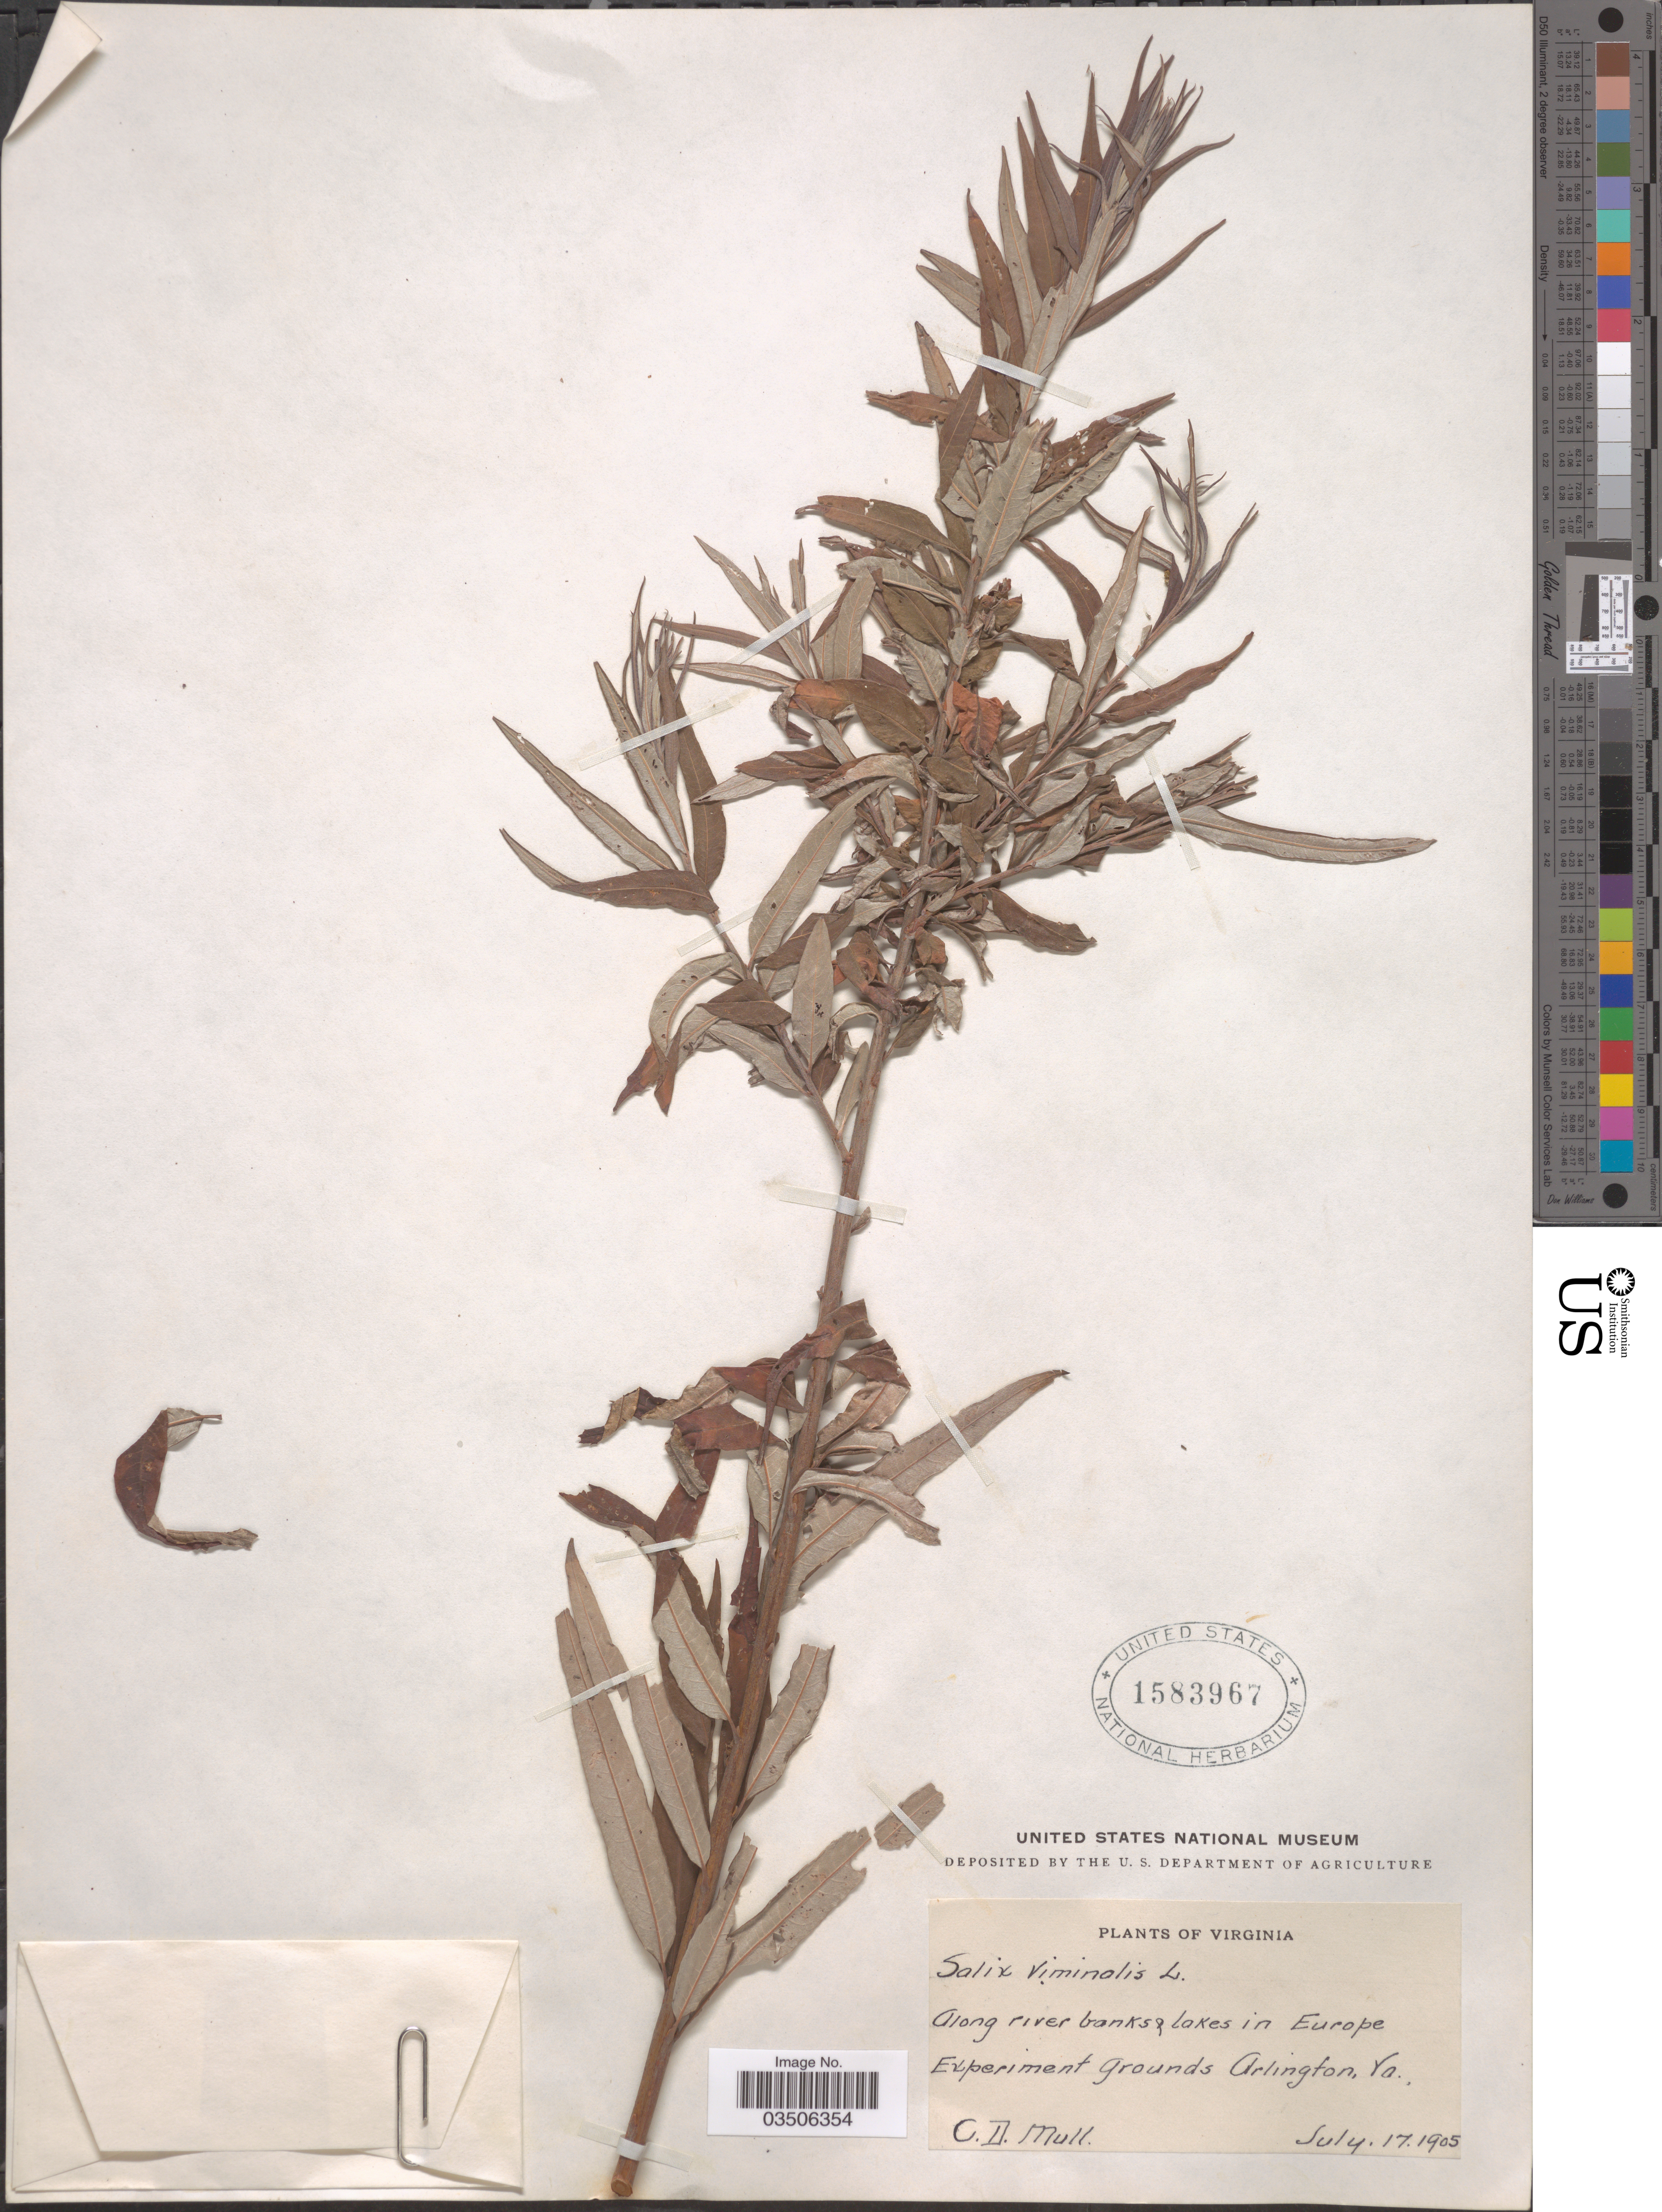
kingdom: Plantae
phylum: Tracheophyta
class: Magnoliopsida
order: Malpighiales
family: Salicaceae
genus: Salix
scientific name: Salix viminalis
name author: L.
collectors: C. Mull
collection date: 1905-07-17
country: United States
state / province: Virginia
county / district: Arlington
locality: Along river banks & lakes in Europe. Experiment grounds Arlington.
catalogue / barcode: US 1583967